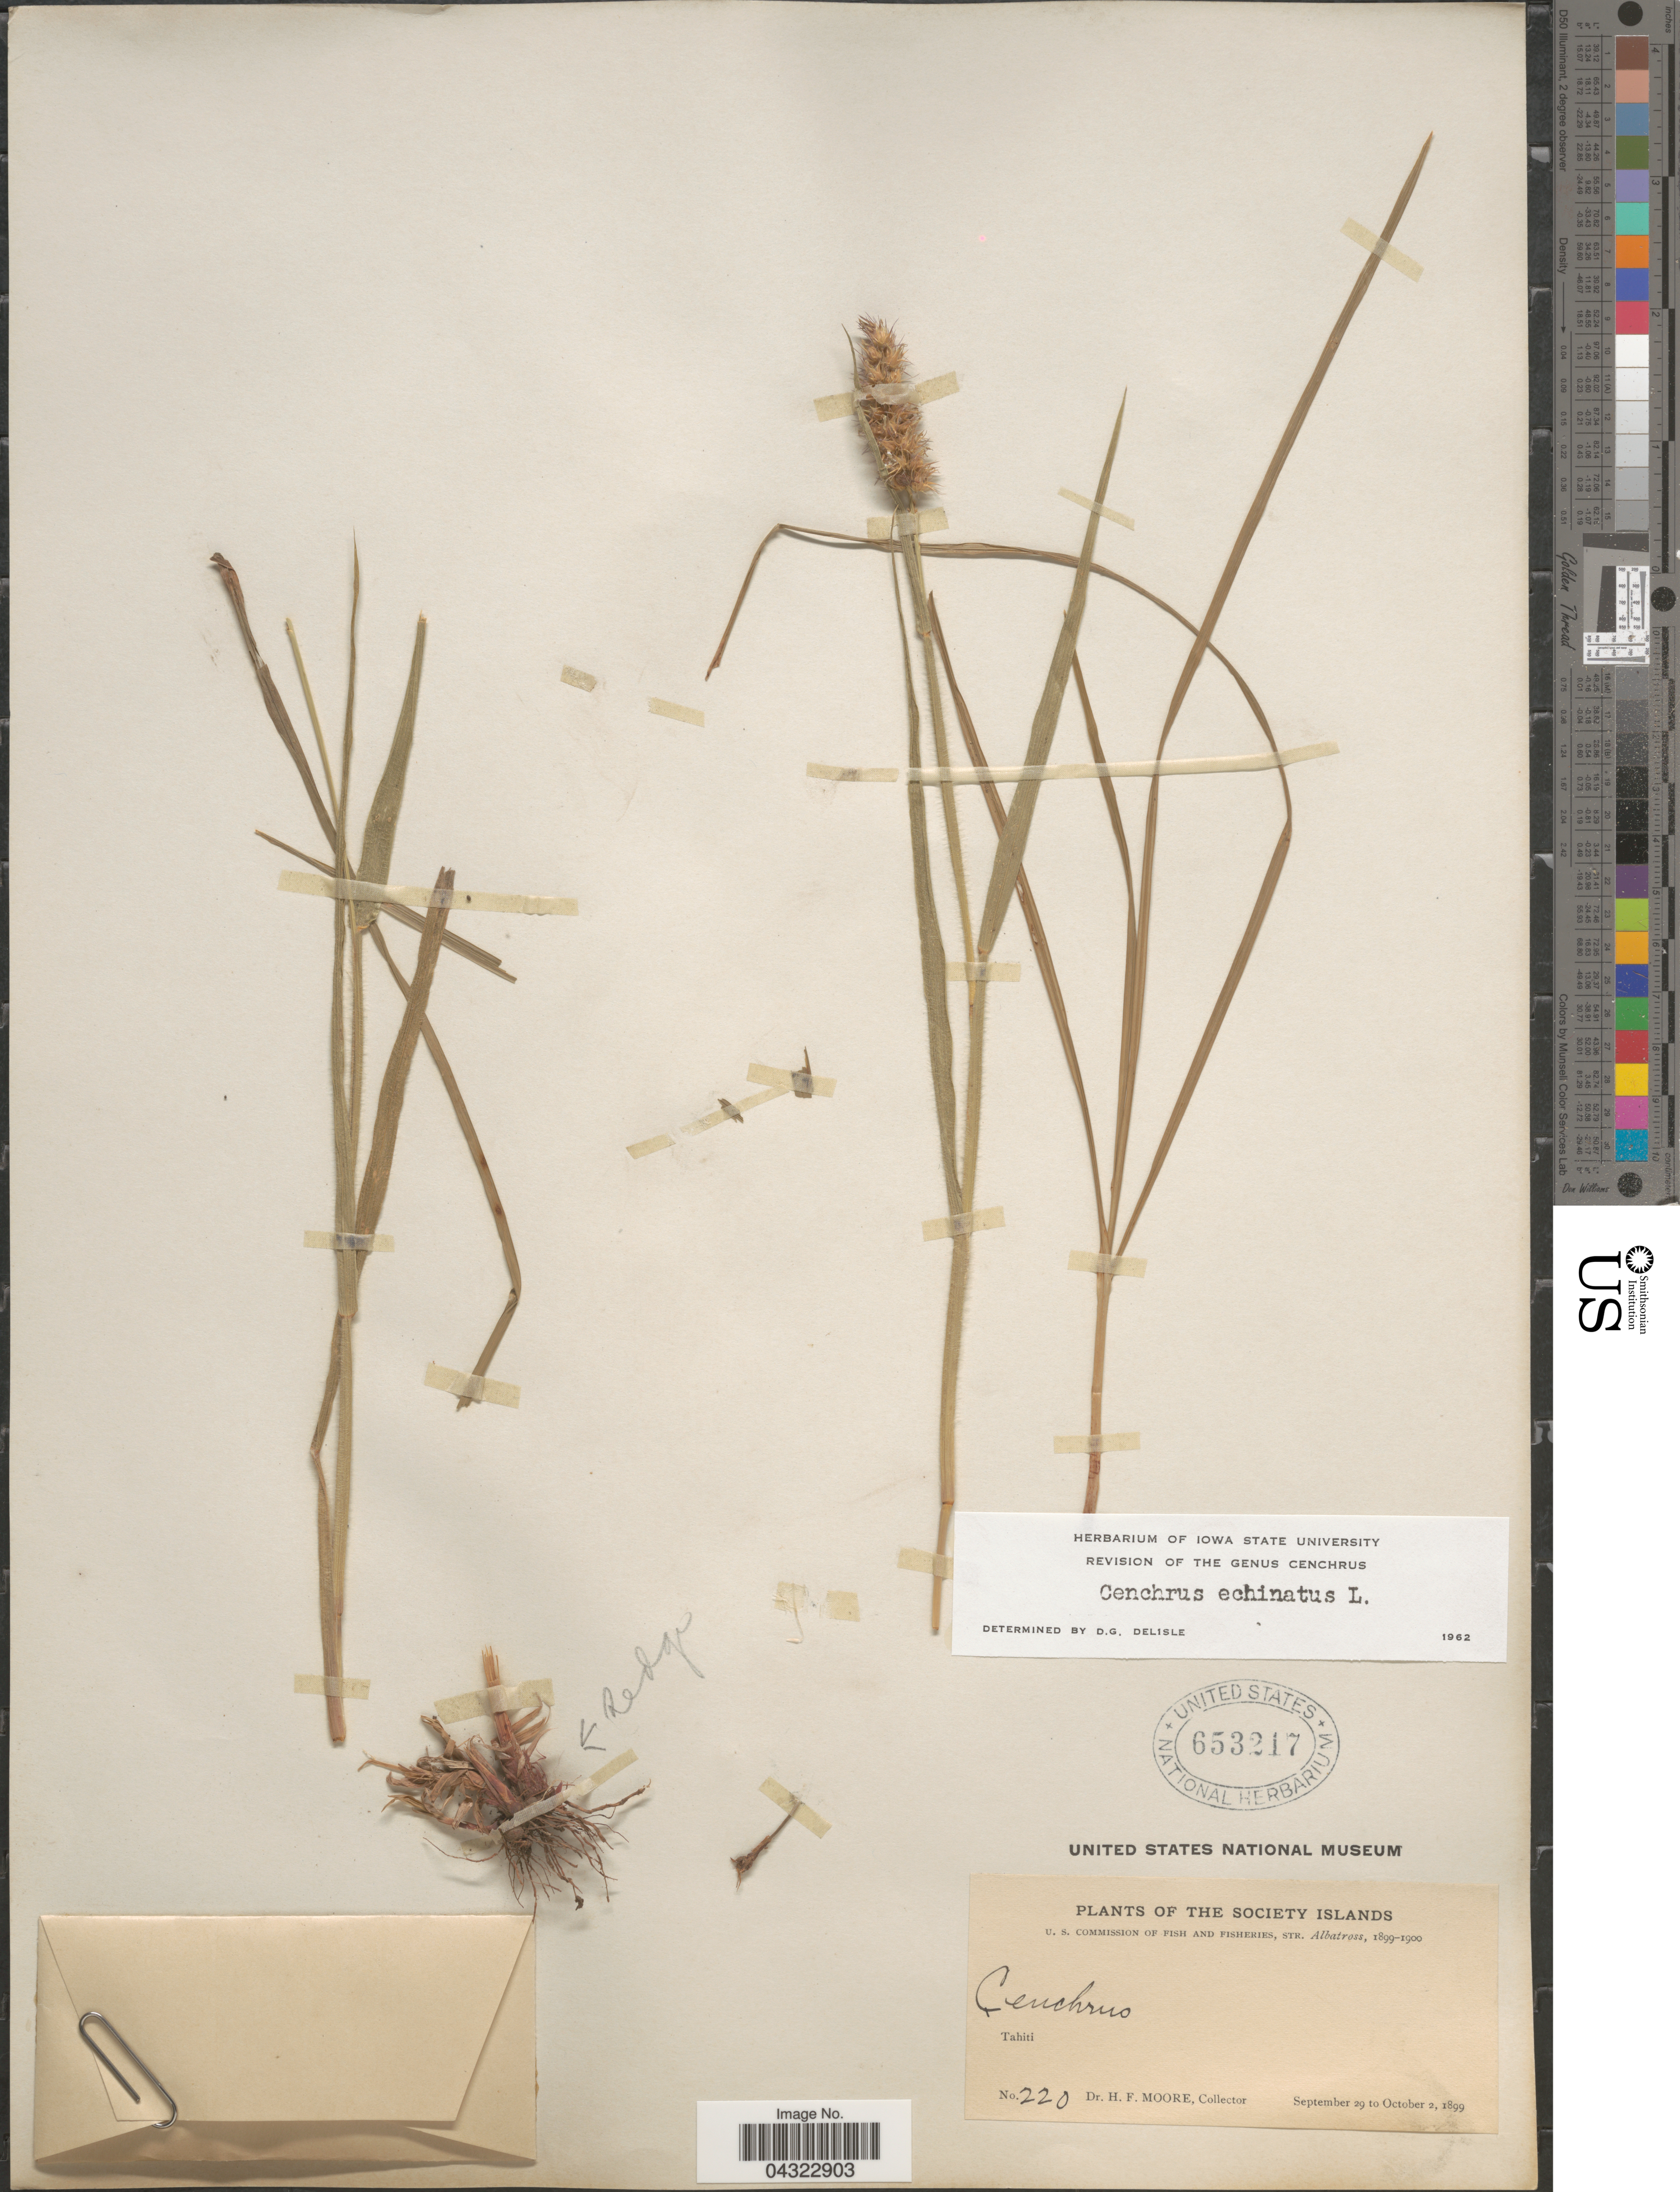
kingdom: Plantae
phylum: Tracheophyta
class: Liliopsida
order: Poales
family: Poaceae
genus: Cenchrus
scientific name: Cenchrus echinatus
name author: L.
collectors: H. F. Moore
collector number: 220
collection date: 1899-09-29/1899-10-02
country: French Polynesia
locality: The Society Islands. U.S. Commission of Fish and Fisheries, Str. Albatross, 1899-1900. Tahiti.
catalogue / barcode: US 653217